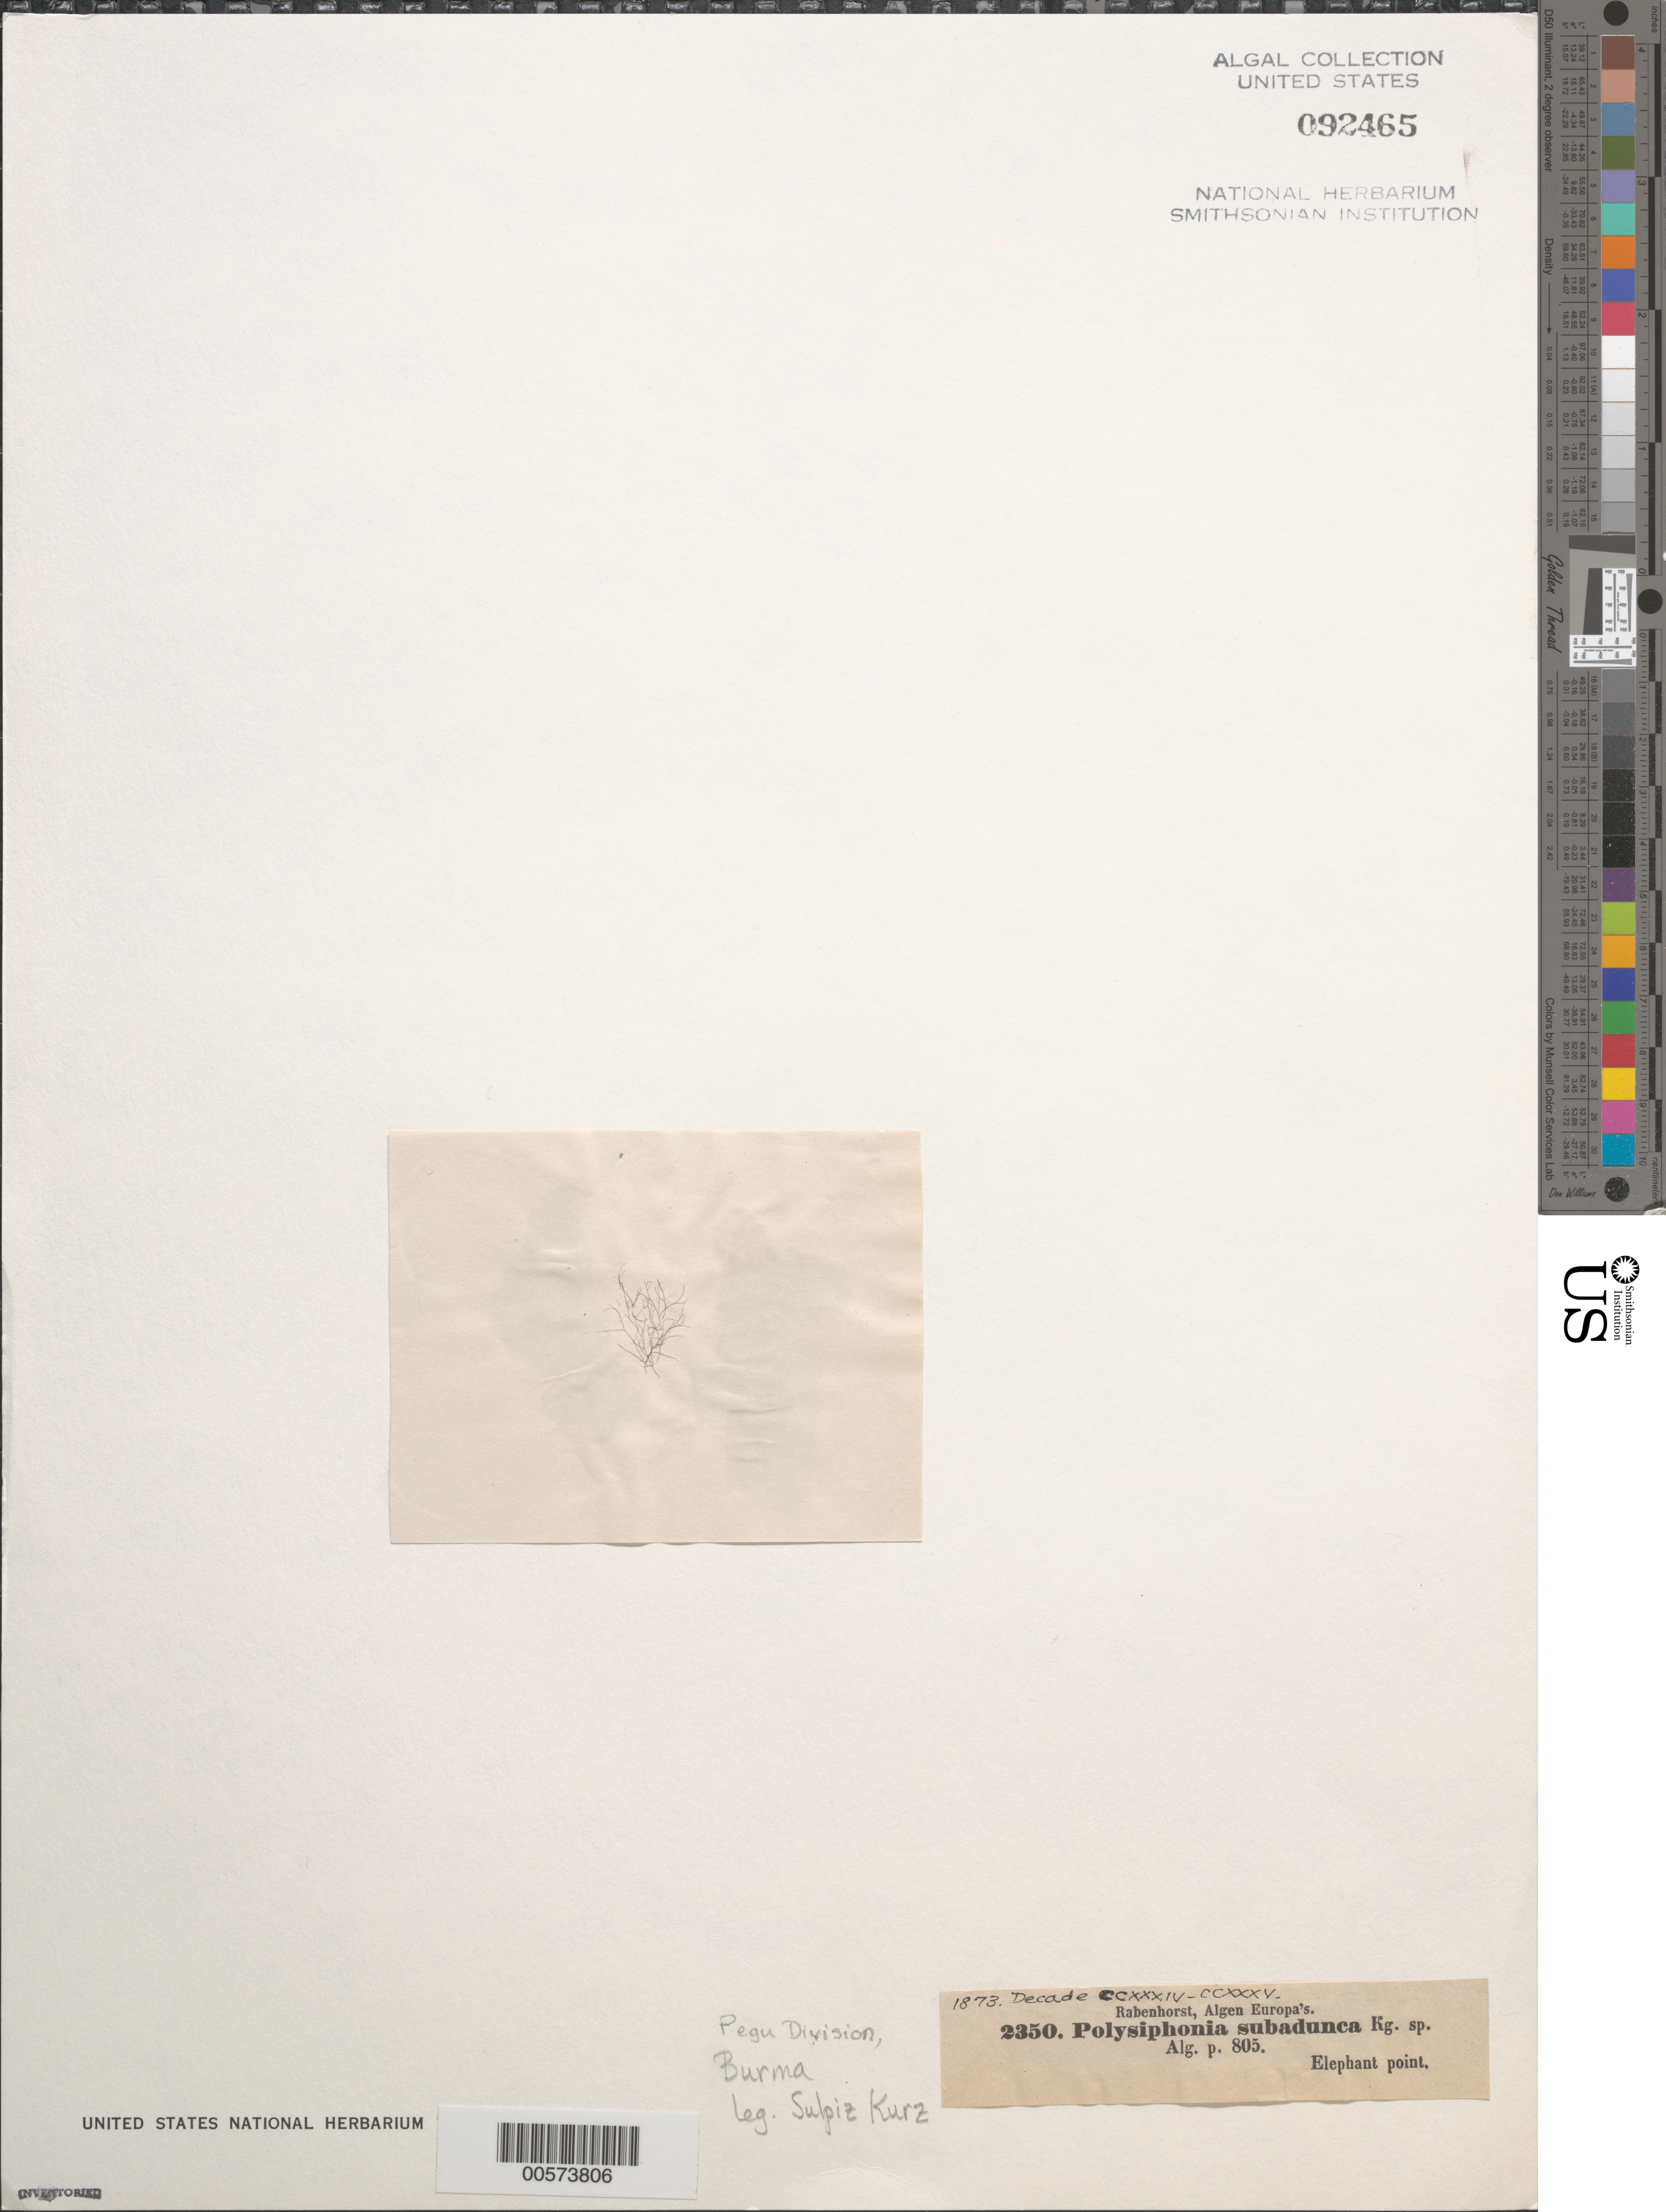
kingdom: Plantae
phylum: Rhodophyta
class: Florideophyceae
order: Ceramiales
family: Rhodomelaceae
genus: Lophosiphonia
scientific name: Lophosiphonia obscura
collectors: W. Kurz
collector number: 2350 & KURZ 3274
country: Myanmar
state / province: Pegu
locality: Elephant Point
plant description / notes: Rabenhorst, Die Algen Europa's, Dec. 234-235, 1873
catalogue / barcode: US 92465